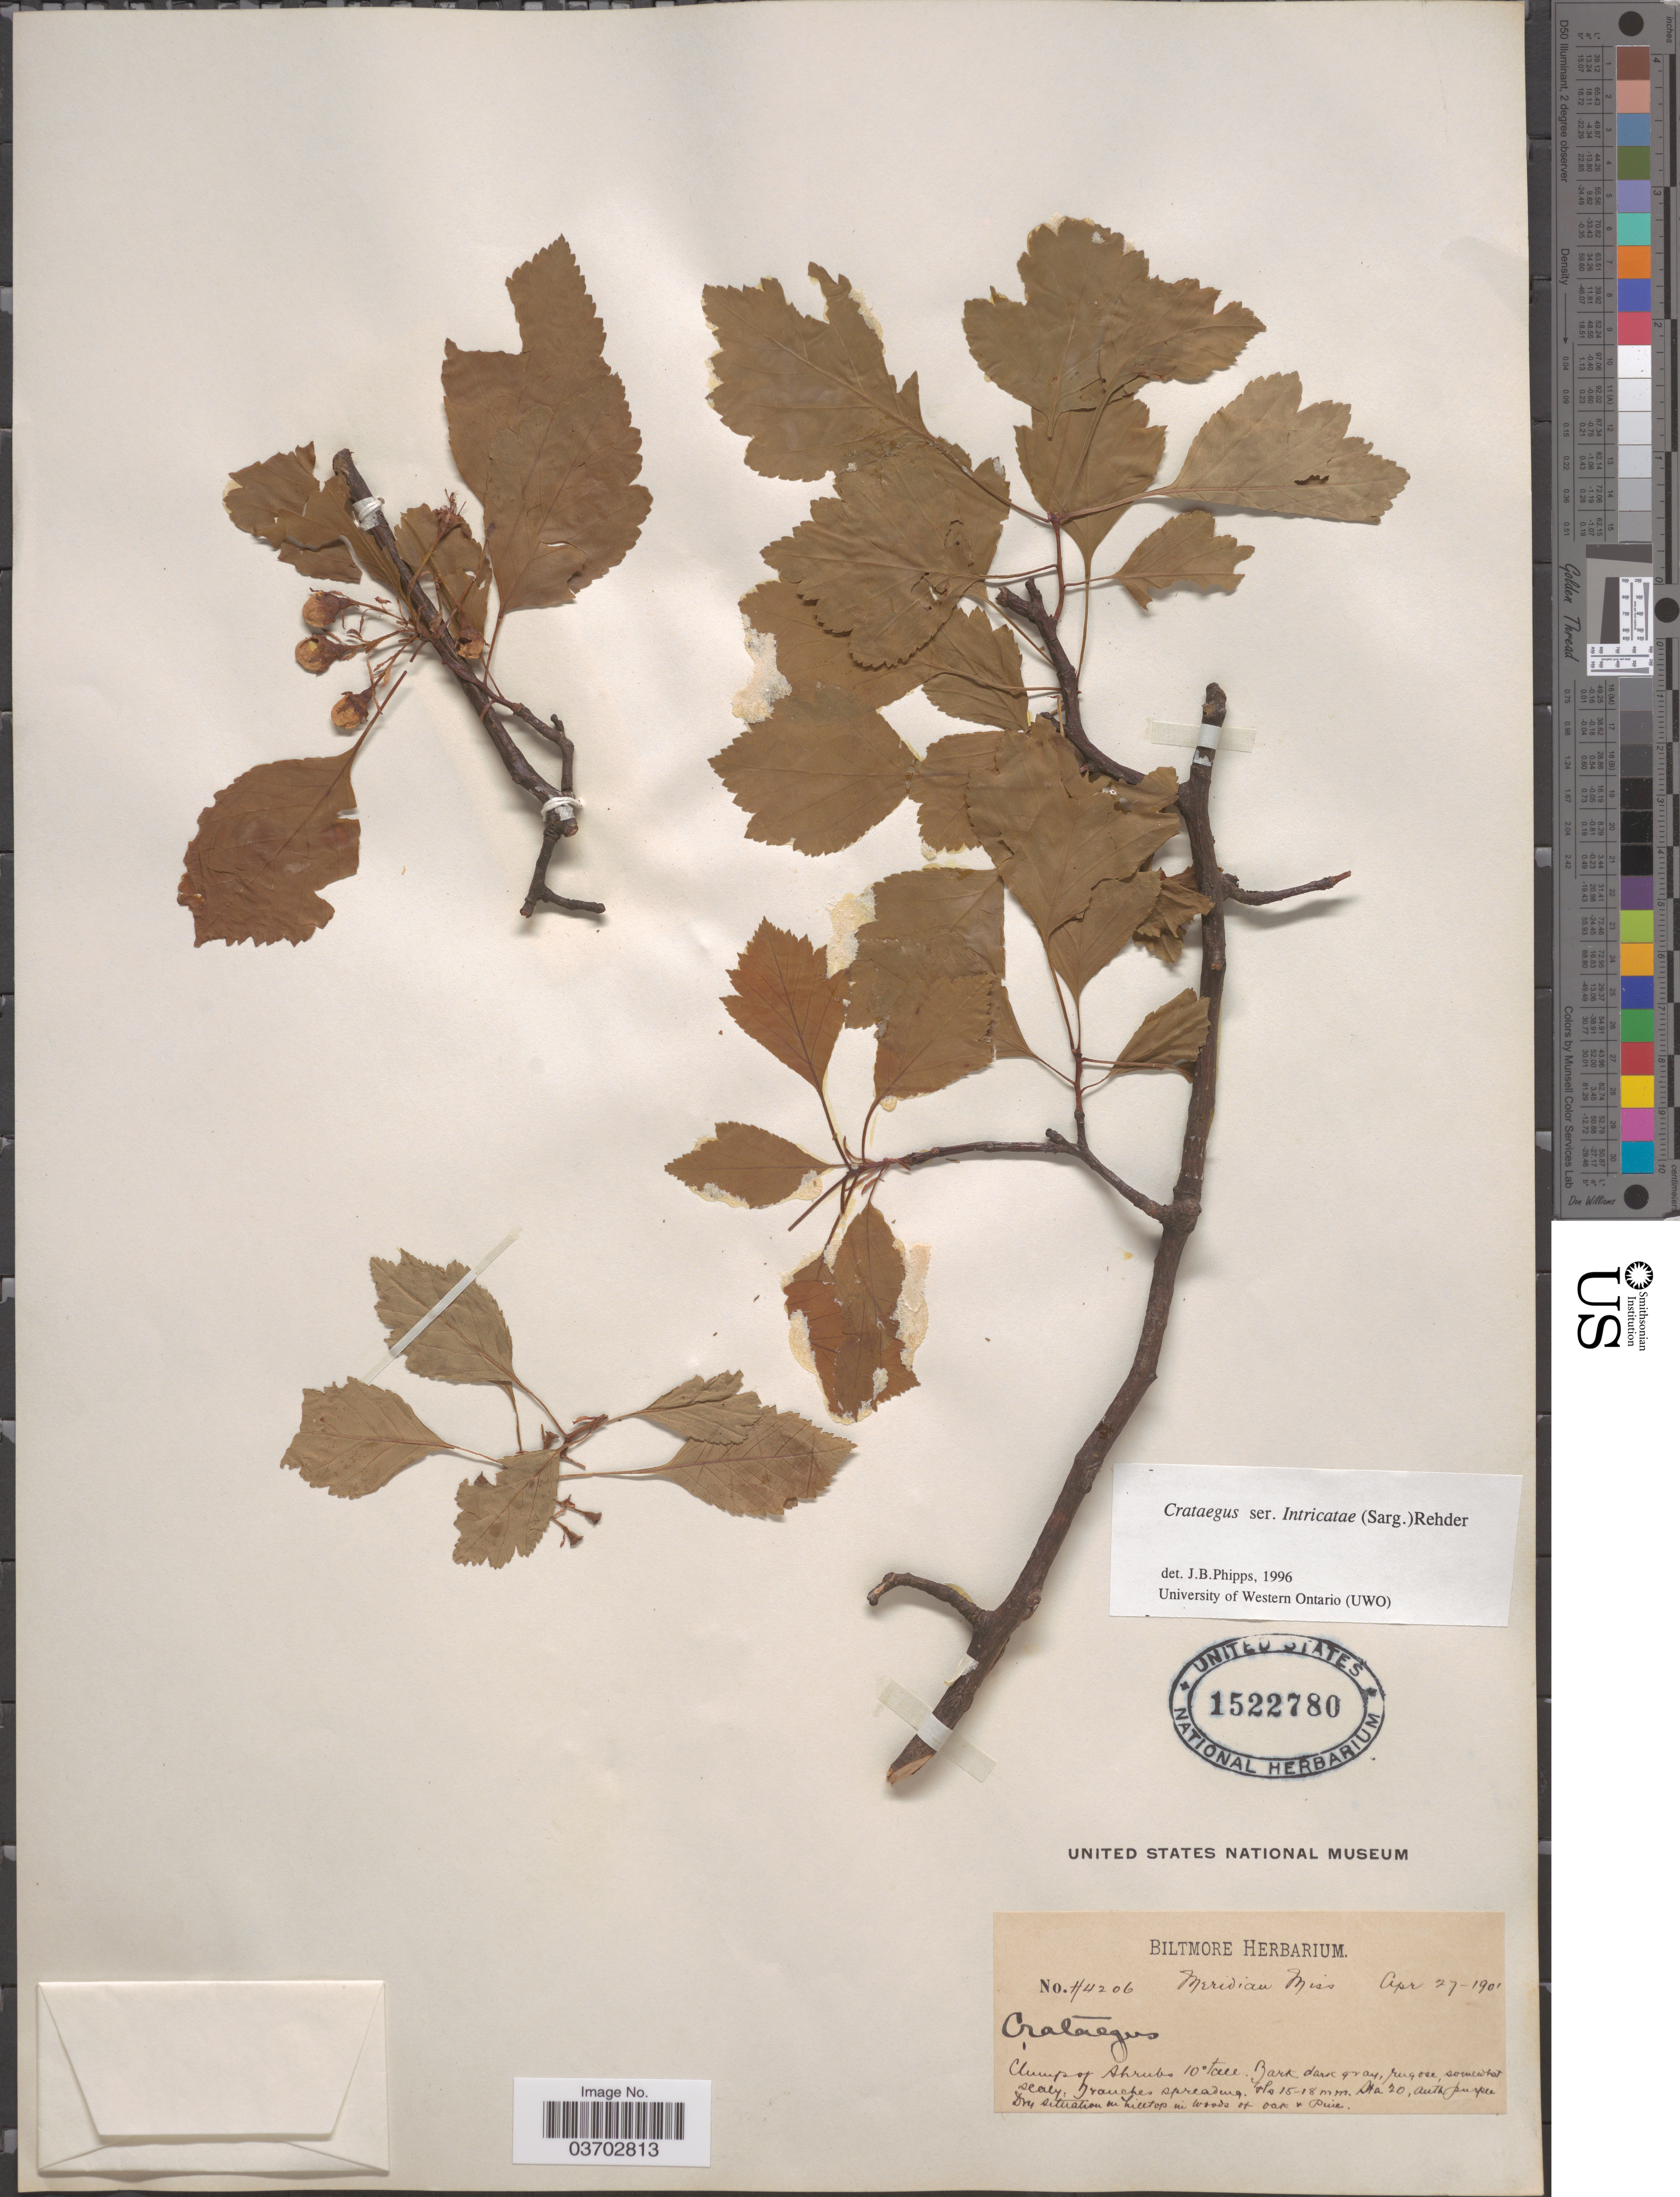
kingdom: Plantae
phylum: Tracheophyta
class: Magnoliopsida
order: Rosales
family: Rosaceae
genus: Crataegus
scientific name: Crataegus sp.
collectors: ex herb. Biltmore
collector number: H4206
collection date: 1901-04-27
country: United States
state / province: Mississippi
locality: Meridian Miss.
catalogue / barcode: US 1522780